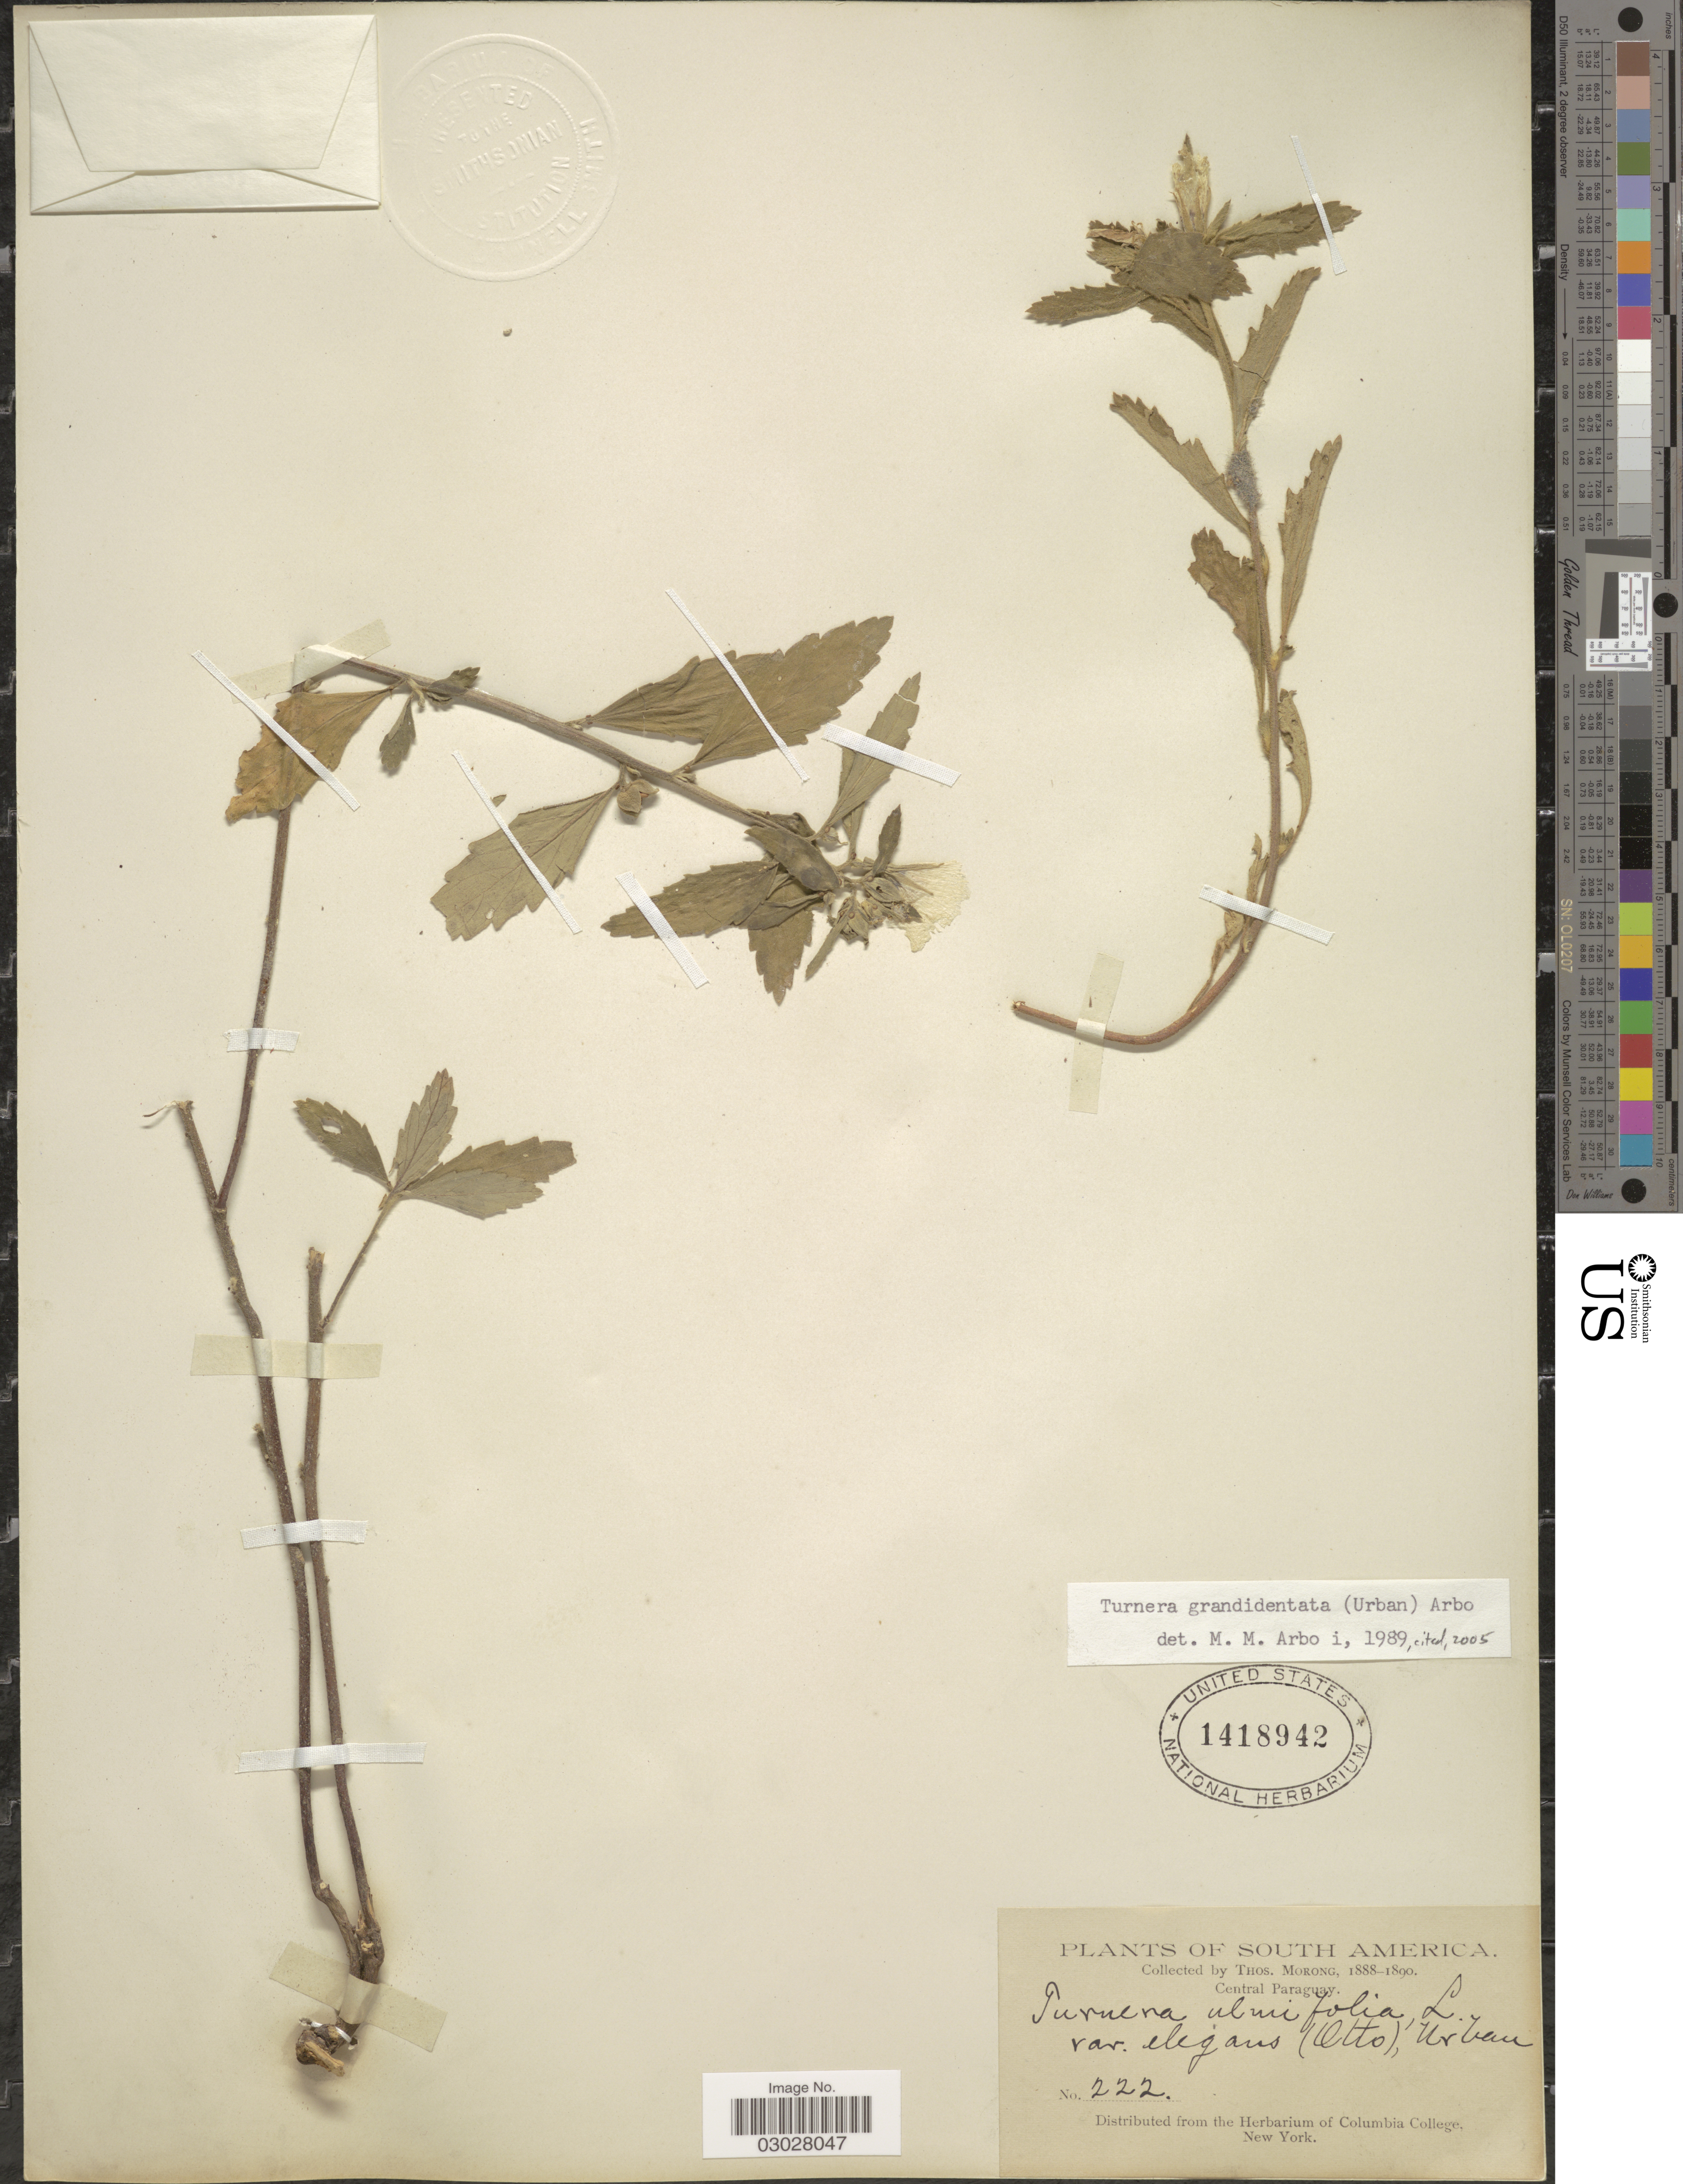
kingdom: Plantae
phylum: Tracheophyta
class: Magnoliopsida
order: Malpighiales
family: Turneraceae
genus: Turnera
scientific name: Turnera grandidentata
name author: (Urb.) Arbo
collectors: ex herb. T. Morong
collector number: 222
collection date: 1888/1890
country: Paraguay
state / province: Central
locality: Central Paraguay.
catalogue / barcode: US 1418942